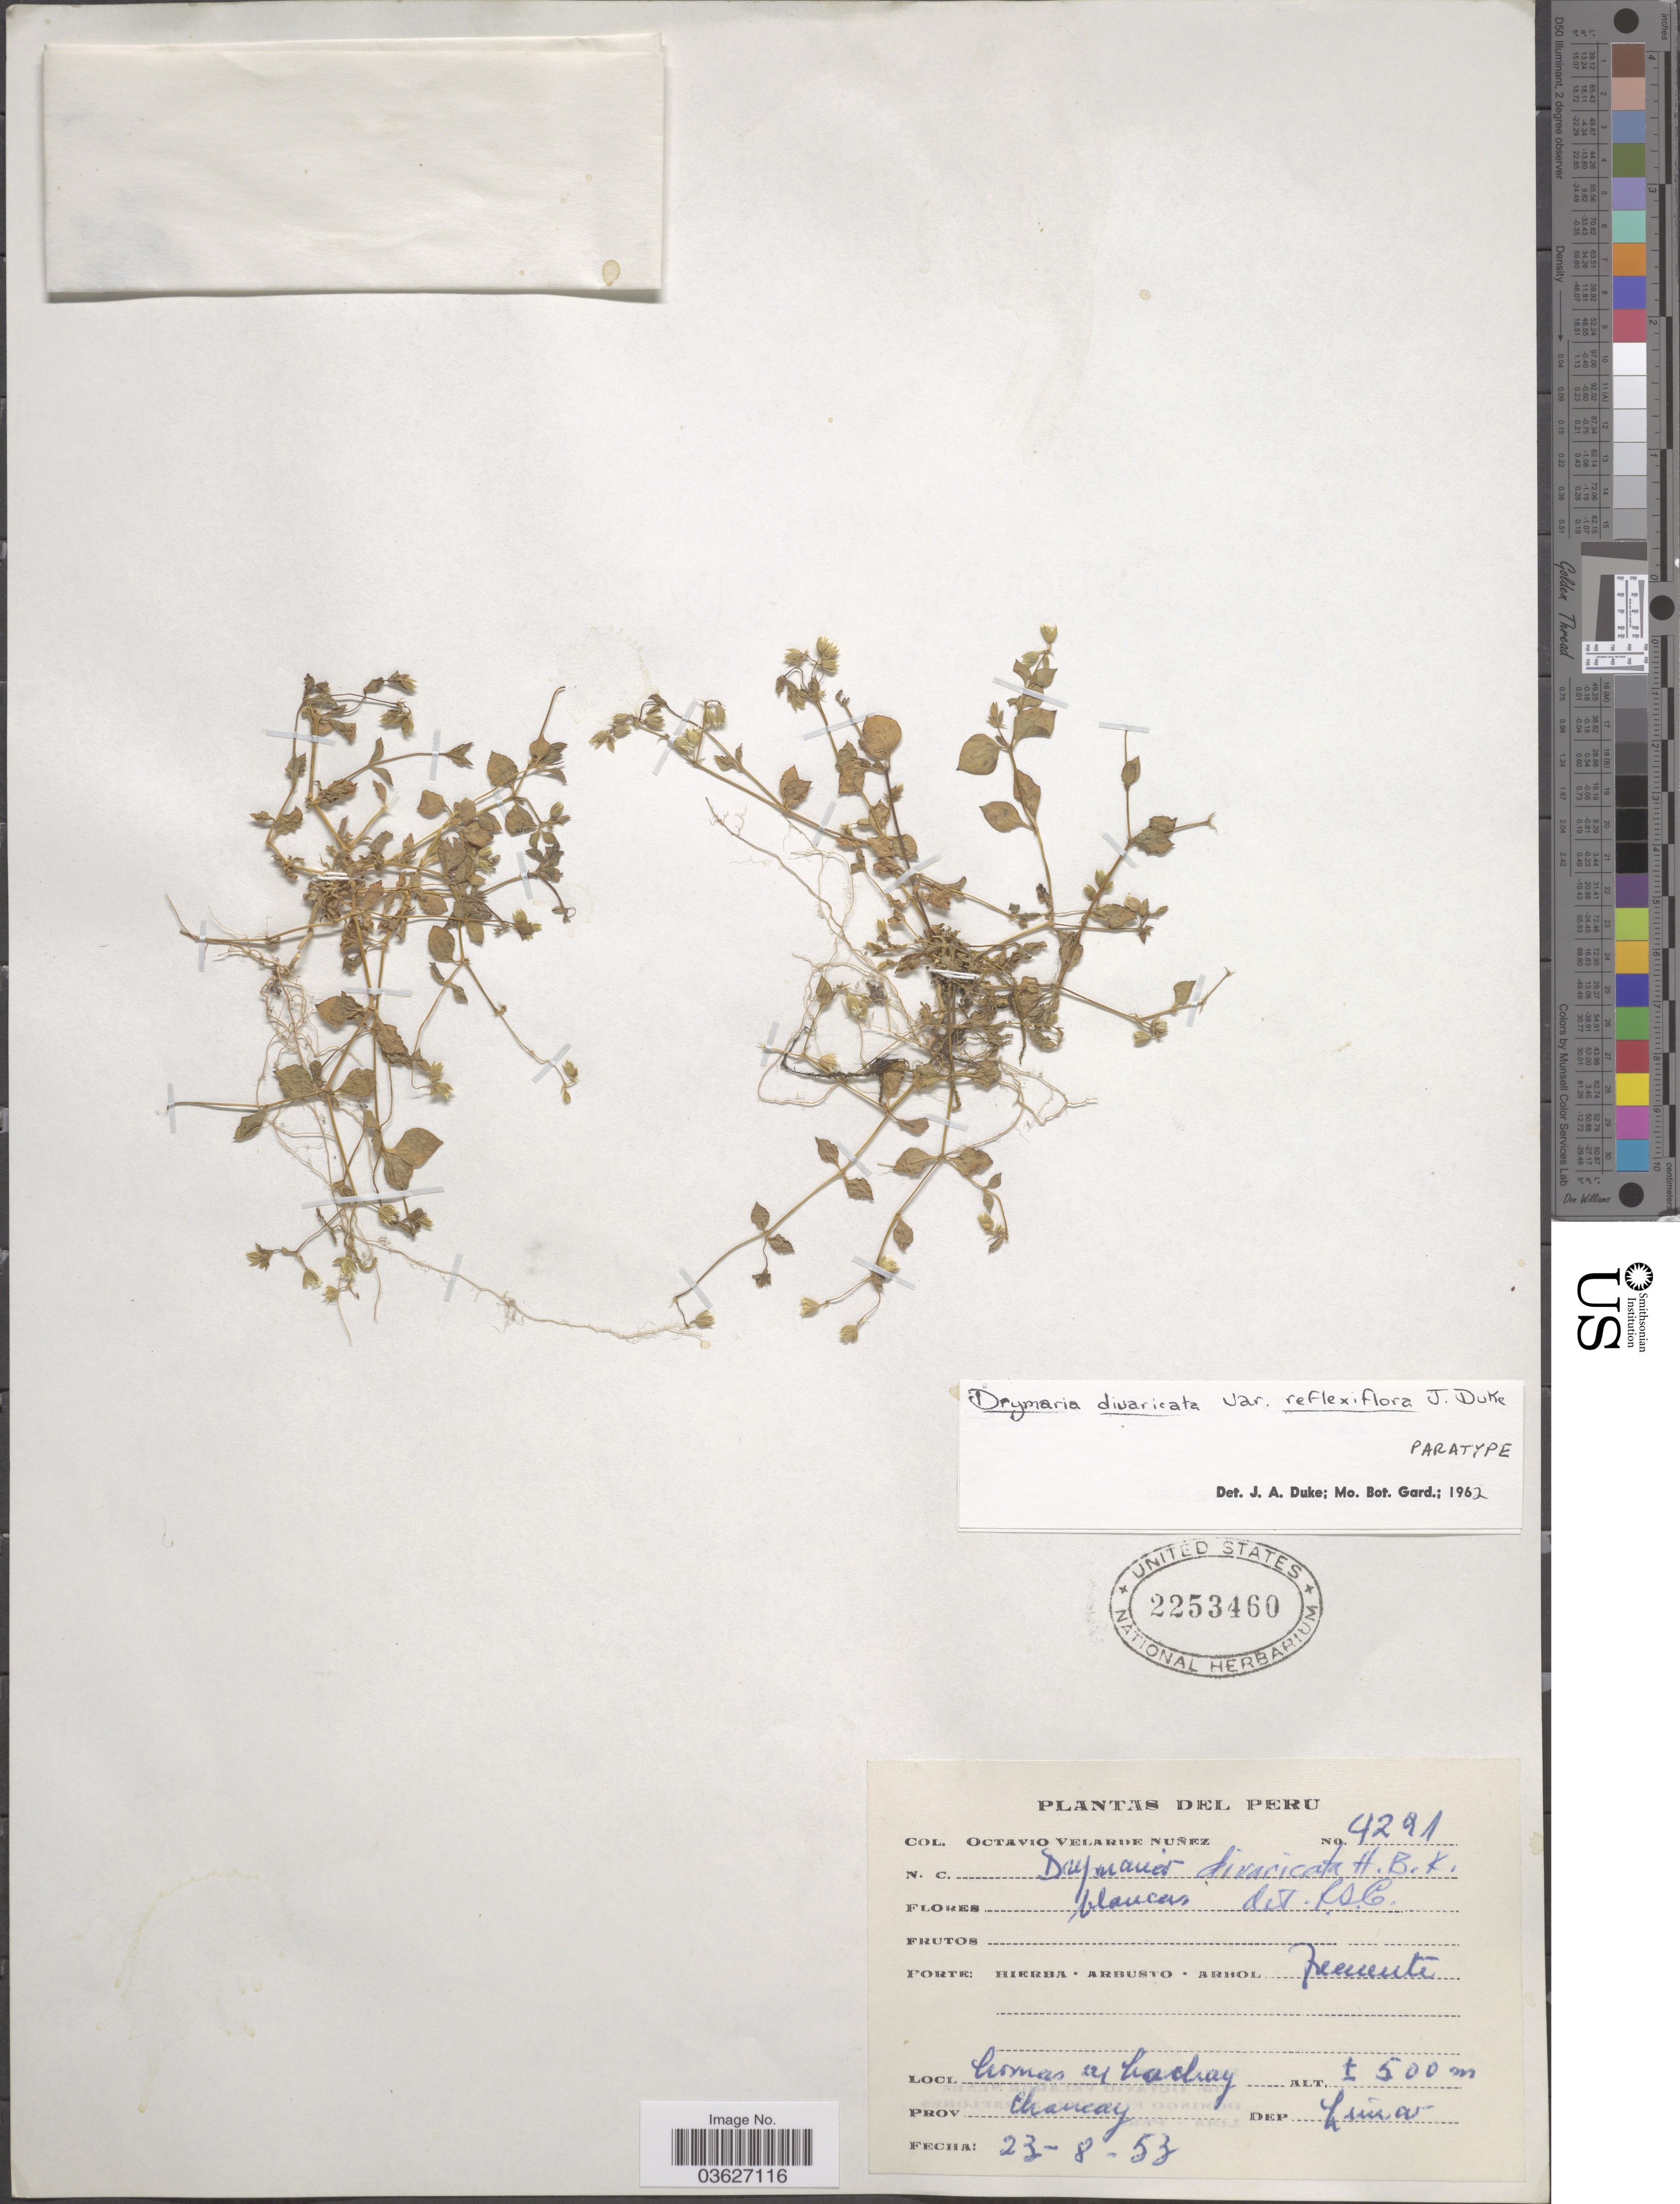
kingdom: Plantae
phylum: Tracheophyta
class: Magnoliopsida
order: Caryophyllales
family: Caryophyllaceae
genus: Drymaria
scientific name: Drymaria divaricata var. reflexiflora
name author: J.A. Duke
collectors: O. Velarde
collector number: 4291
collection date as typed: Transcribed d/m/y: 23/8/53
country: Peru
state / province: Lima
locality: Lomas de Lachay, Prov. Chancay, Dep. Lima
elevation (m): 500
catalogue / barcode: US 2253460